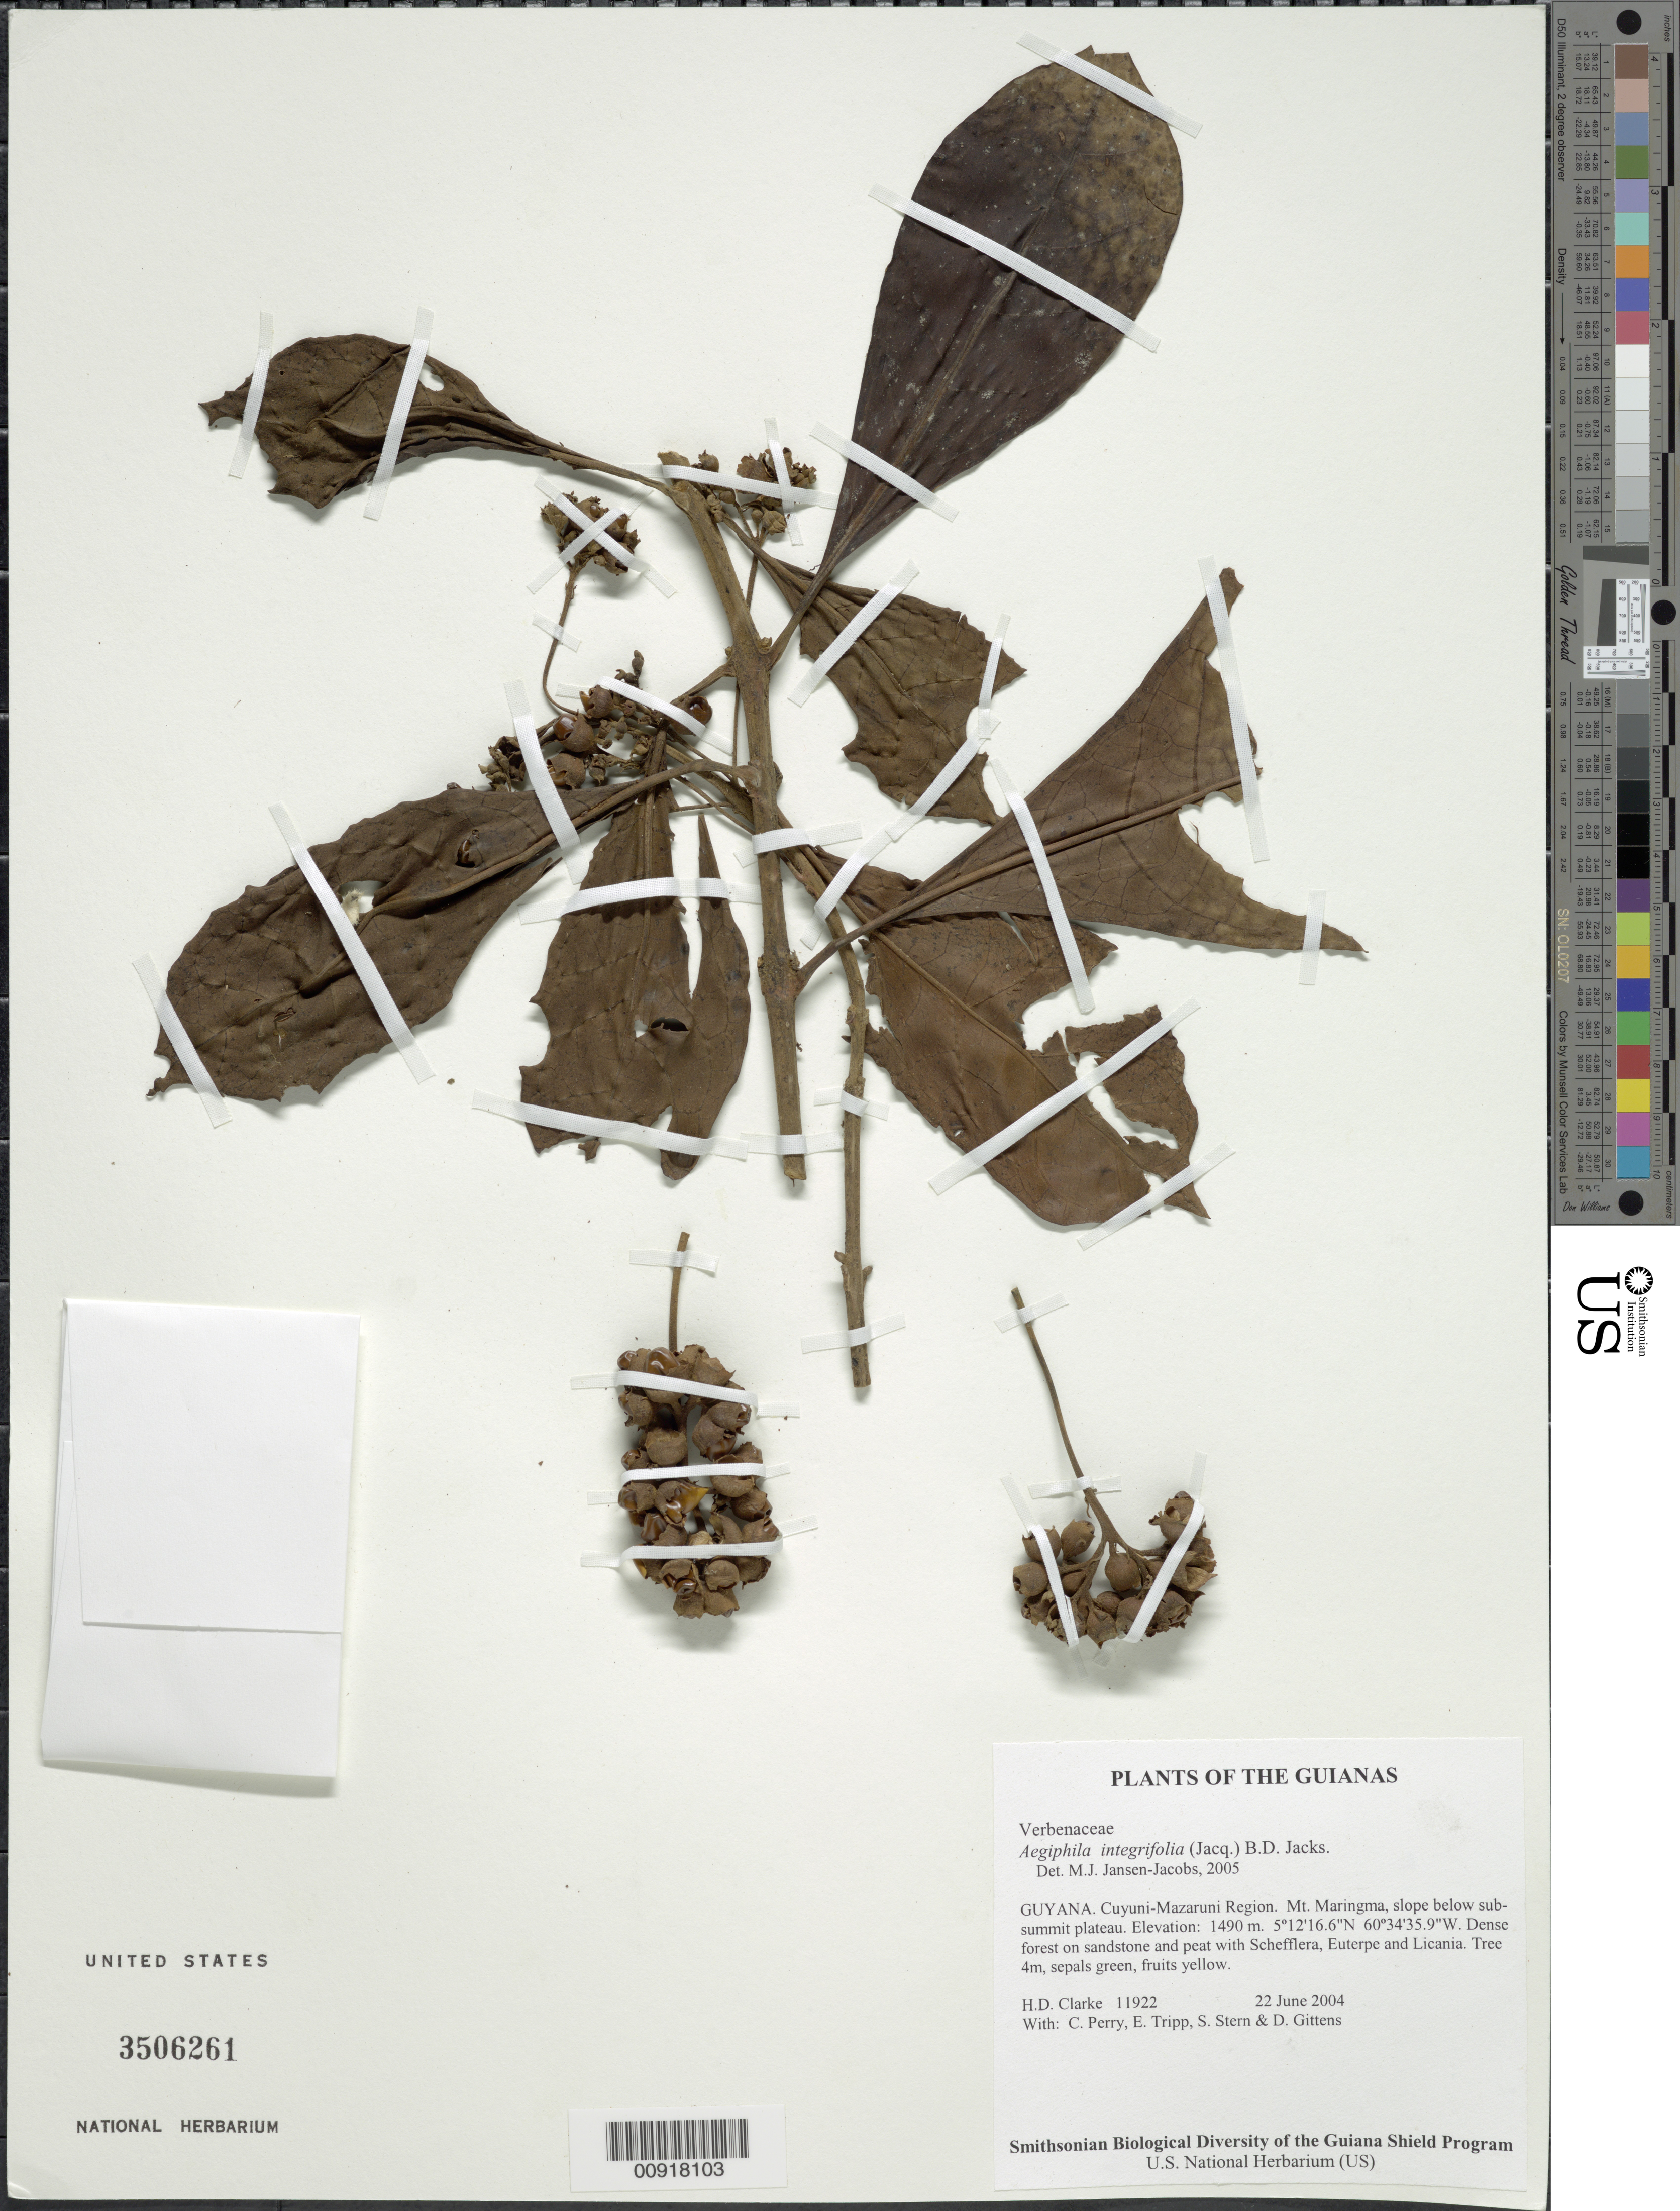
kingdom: Plantae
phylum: Tracheophyta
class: Magnoliopsida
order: Lamiales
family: Lamiaceae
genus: Aegiphila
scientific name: Aegiphila integrifolia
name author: (Jacq.) B.D. Jacks.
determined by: Jansen-Jacobs, M. J., (U), Nationaal Herbarium Nederland, Utrecht University branch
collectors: H. D. Clarke, C. Perry, E. Tripp, S. R. Stern & D. Gittens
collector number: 11922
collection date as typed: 22 June 2004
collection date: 2004-06-22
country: Guyana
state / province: Cuyuni-Mazaruni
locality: Mt. Maringma, slope below sub-summit plateau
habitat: Dense forest on sandstone and peat with Schefflera, Euterpe and Licania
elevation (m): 1490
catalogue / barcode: US 3506261